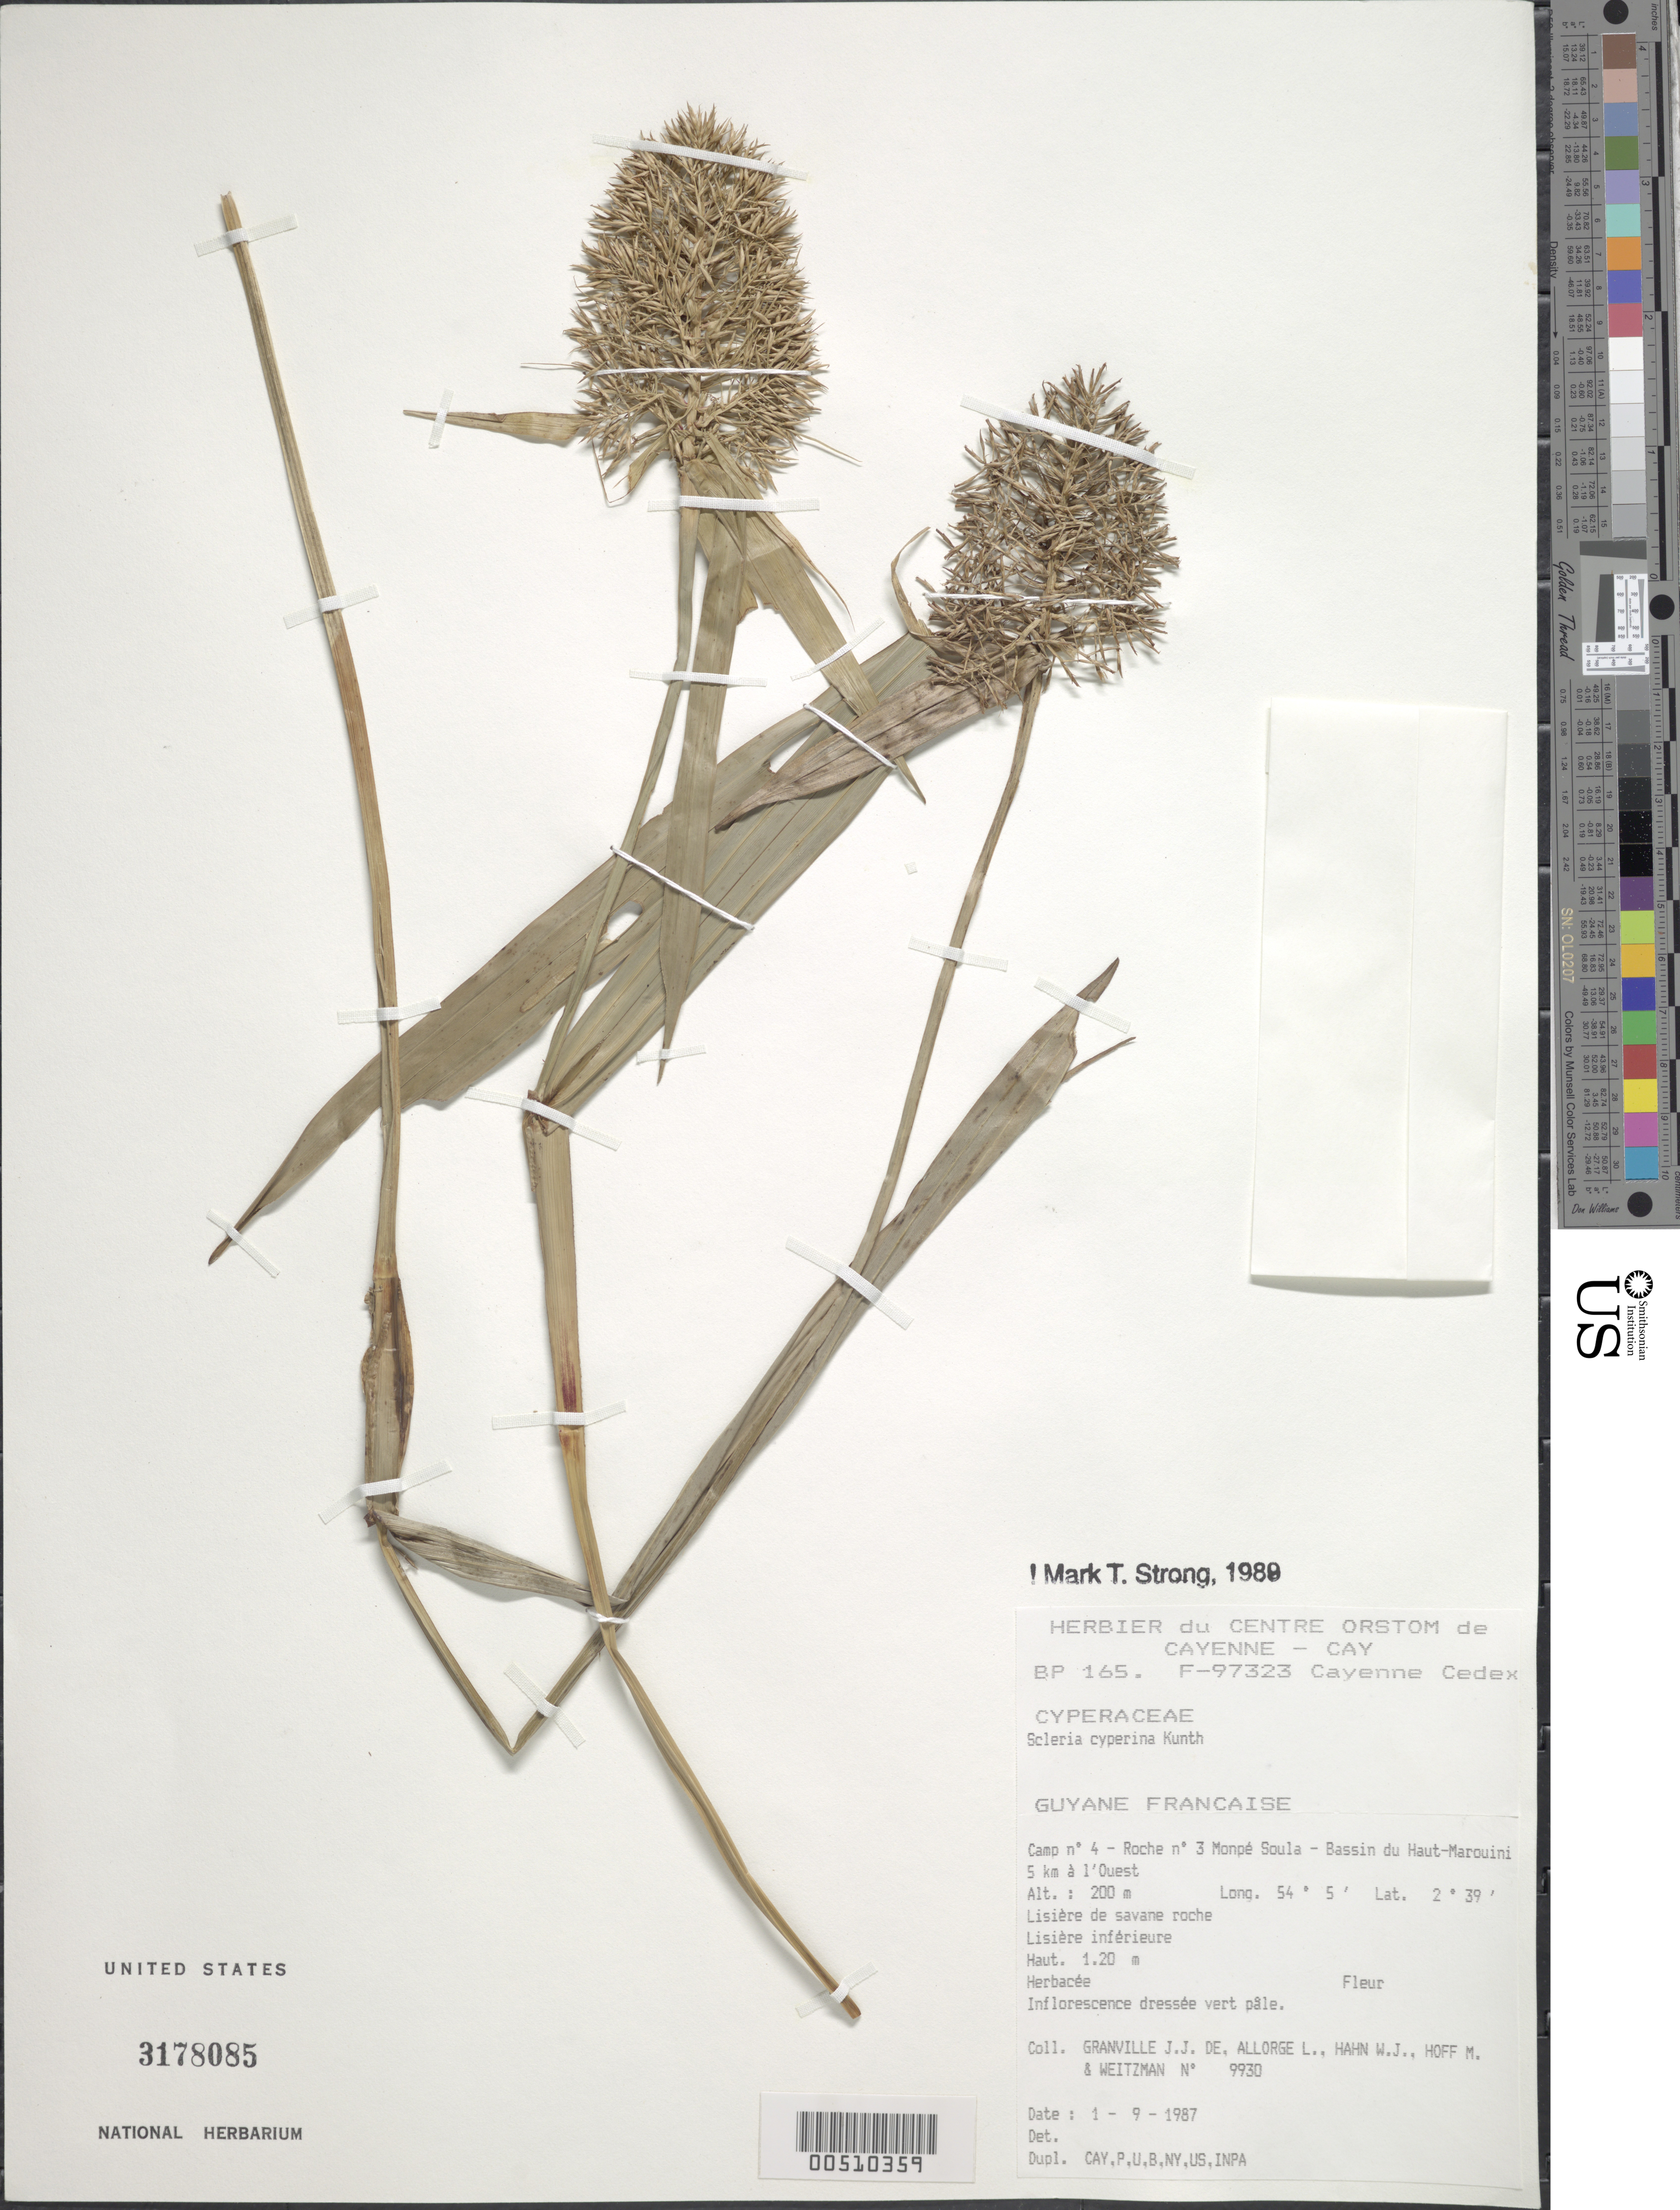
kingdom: Plantae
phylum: Tracheophyta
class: Liliopsida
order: Poales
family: Cyperaceae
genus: Scleria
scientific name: Scleria cyperina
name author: Willd. ex Kunth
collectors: J.-J. de Granville, L. Allorge, W. J. Hahn, M. Hoff & A. L. Weitzman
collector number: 9930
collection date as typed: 01 Sep 1987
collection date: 1987-09-01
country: French Guiana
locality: Camp no. 4 - Roche no. 3 Monpé Soula - Bassin du Haut-Marouini, 5 km à l'Ouest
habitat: Lisiere de savane roche, Lisiere inferieure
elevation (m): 200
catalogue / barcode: US 3178085